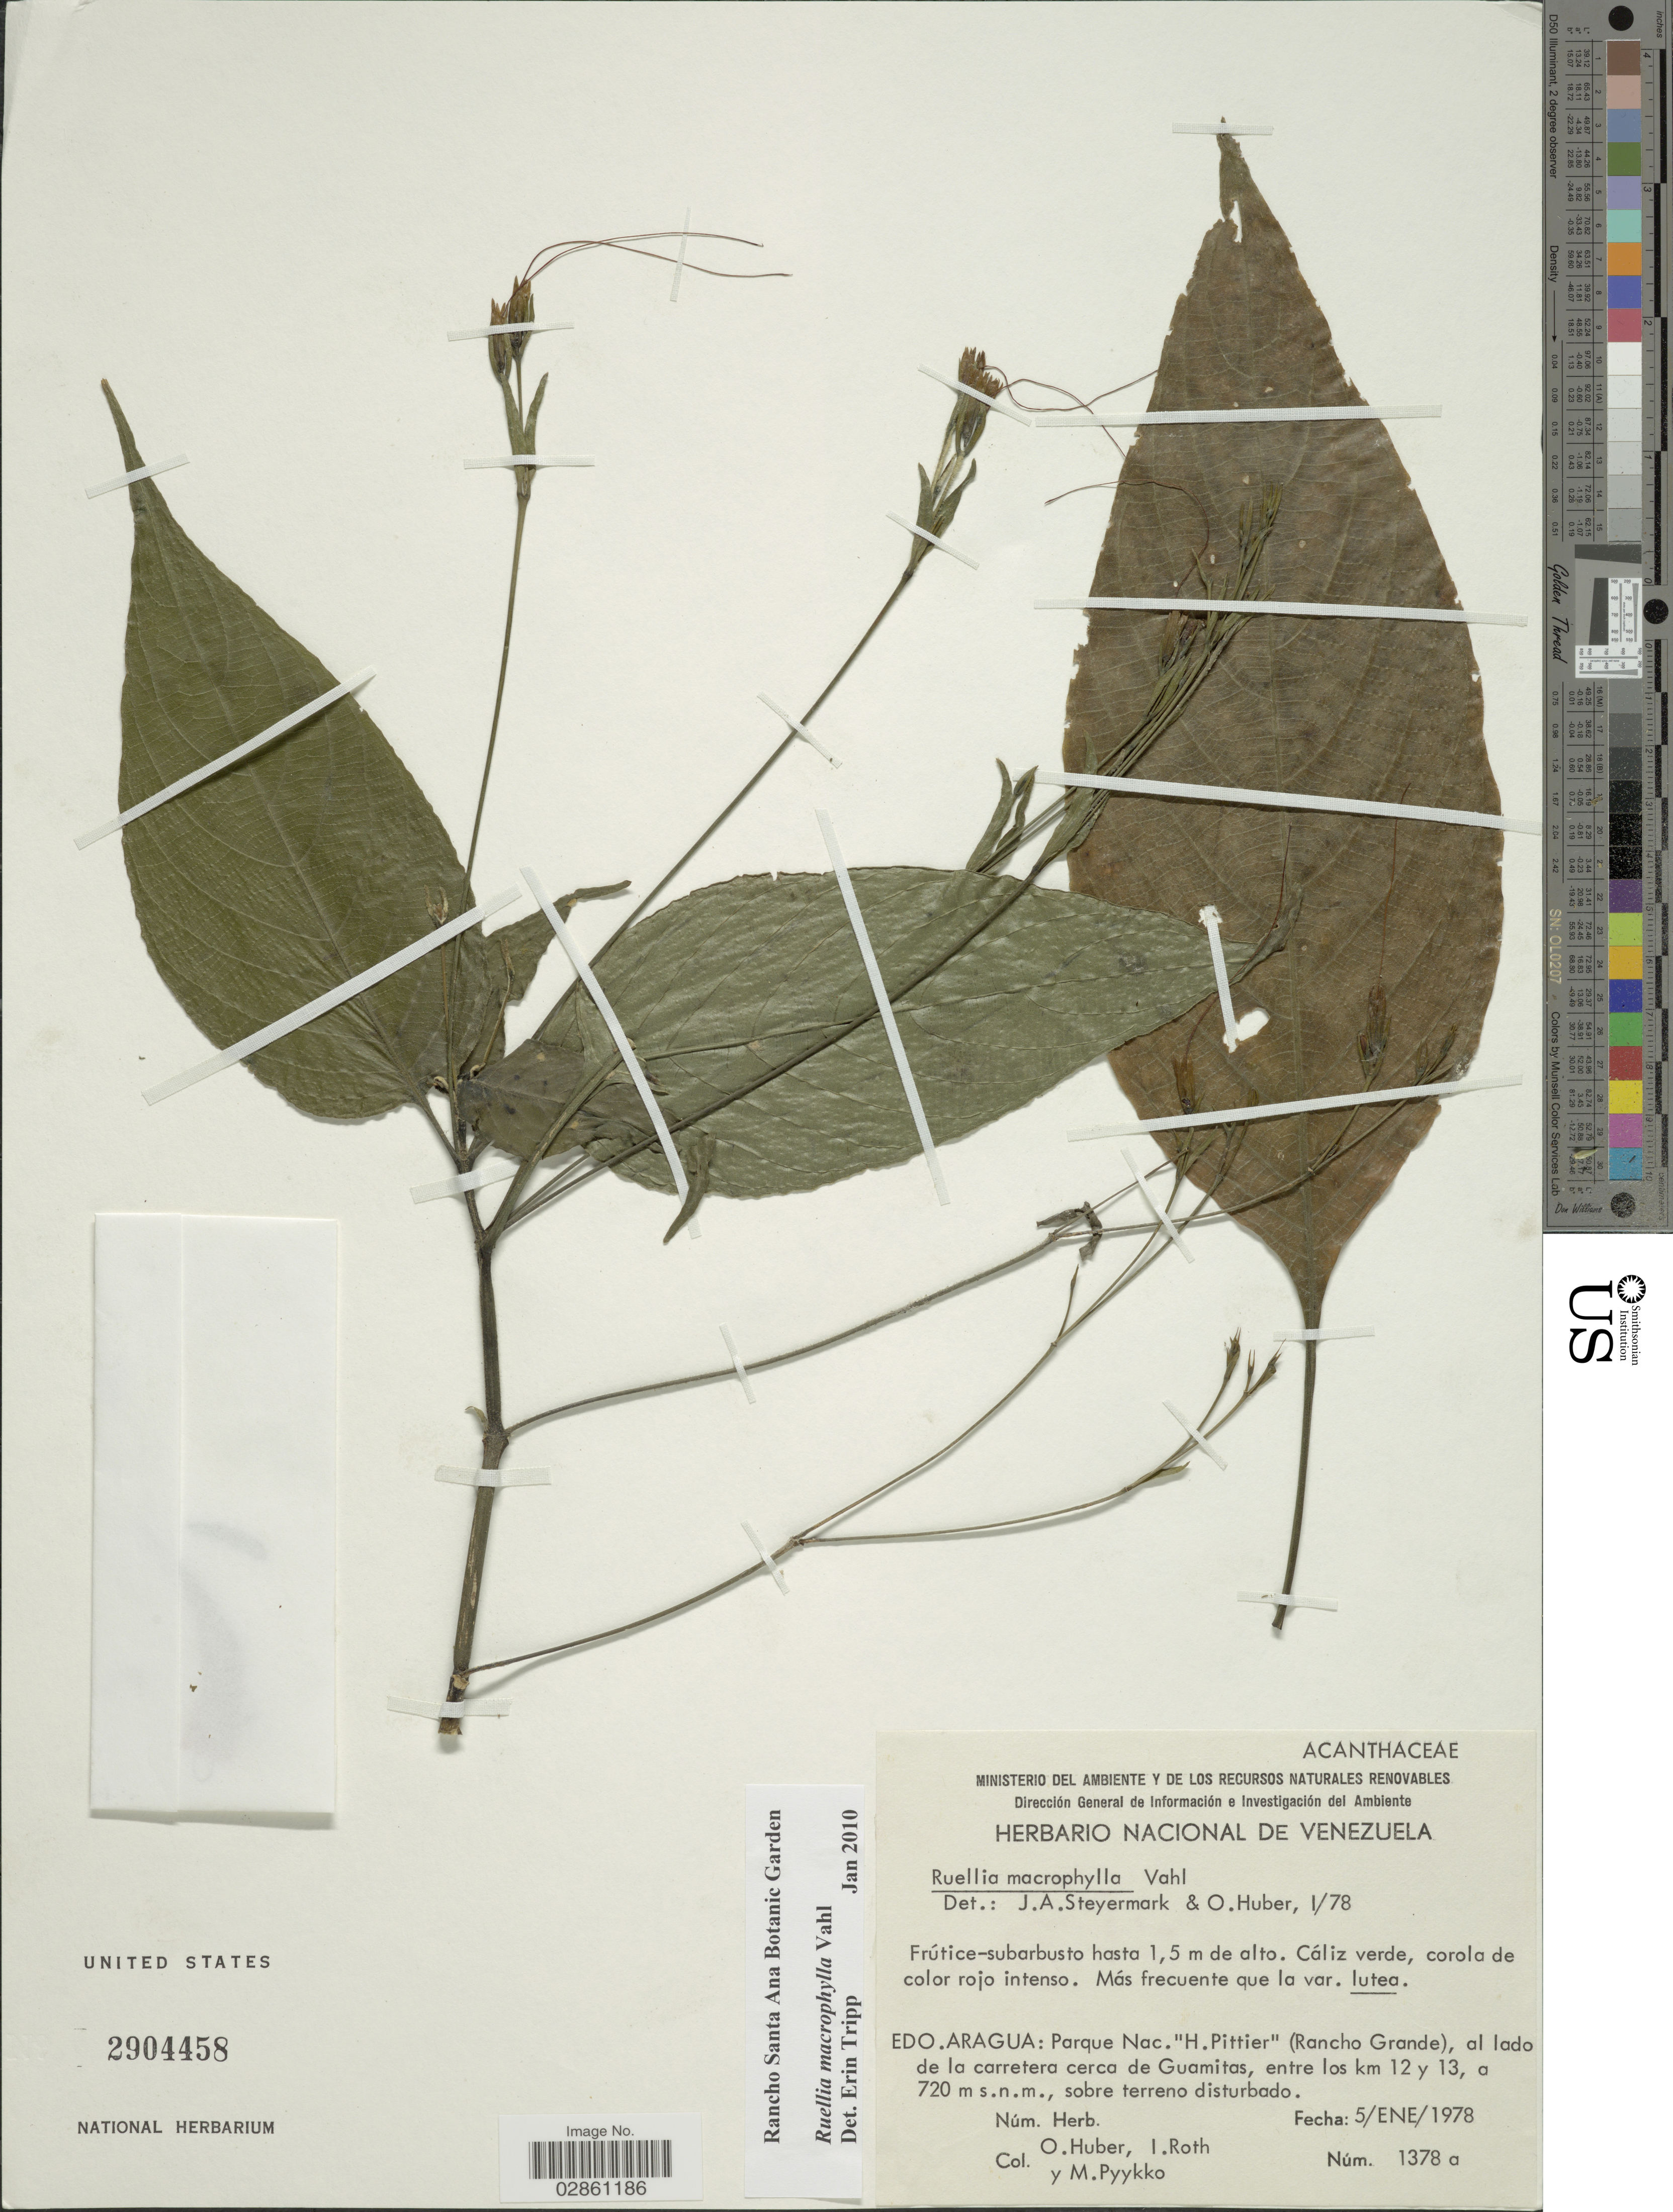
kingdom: Plantae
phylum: Tracheophyta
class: Magnoliopsida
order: Lamiales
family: Acanthaceae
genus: Ruellia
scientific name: Ruellia macrophylla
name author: Vahl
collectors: O. Huber, I. Roth & M. Pyykko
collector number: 1378a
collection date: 1978-01-05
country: Venezuela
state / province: Aragua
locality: Parque Nac. "H.Pittier" (Rancho Grande), al lado de la carretera cerca de Guamitas, entre los km 12 y 13.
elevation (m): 720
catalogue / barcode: US 2904458